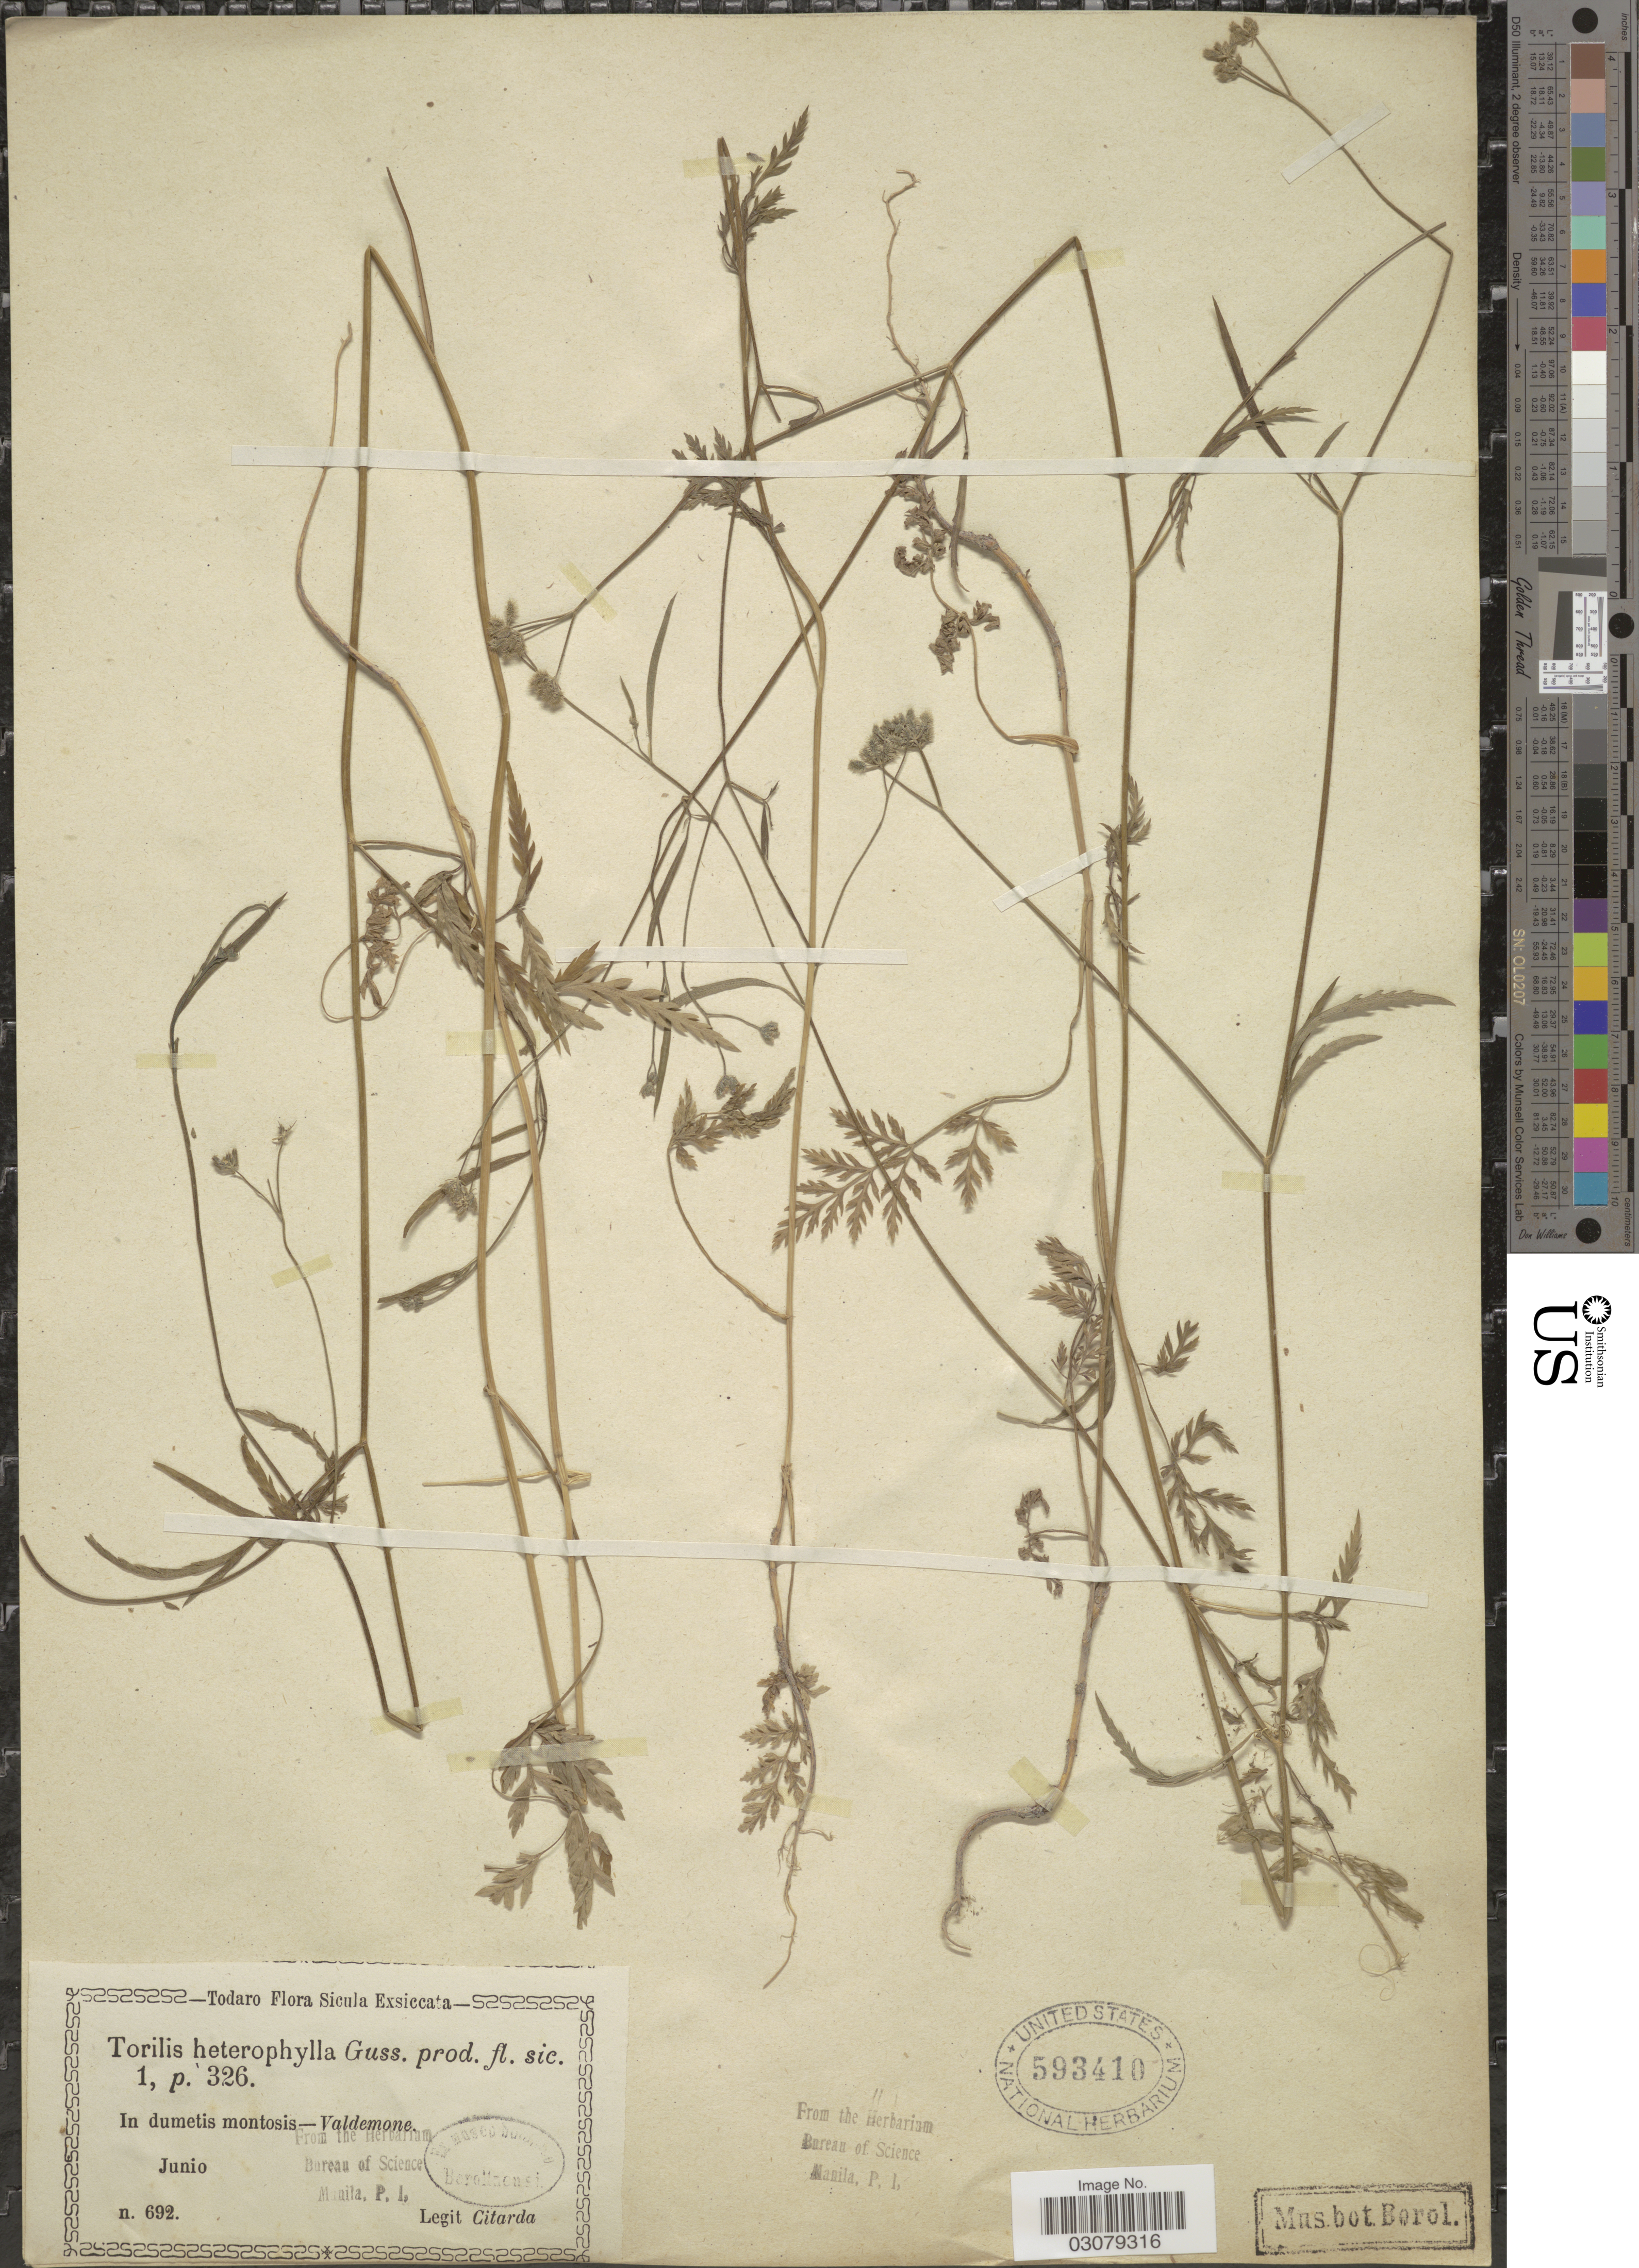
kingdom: Plantae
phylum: Tracheophyta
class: Magnoliopsida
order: Apiales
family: Apiaceae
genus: Torilis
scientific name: Torilis infesta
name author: (L.) Clairv.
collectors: Citarda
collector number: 692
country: Italy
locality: Sicula. In dumetis montosis - Valdemone.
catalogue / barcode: US 593410